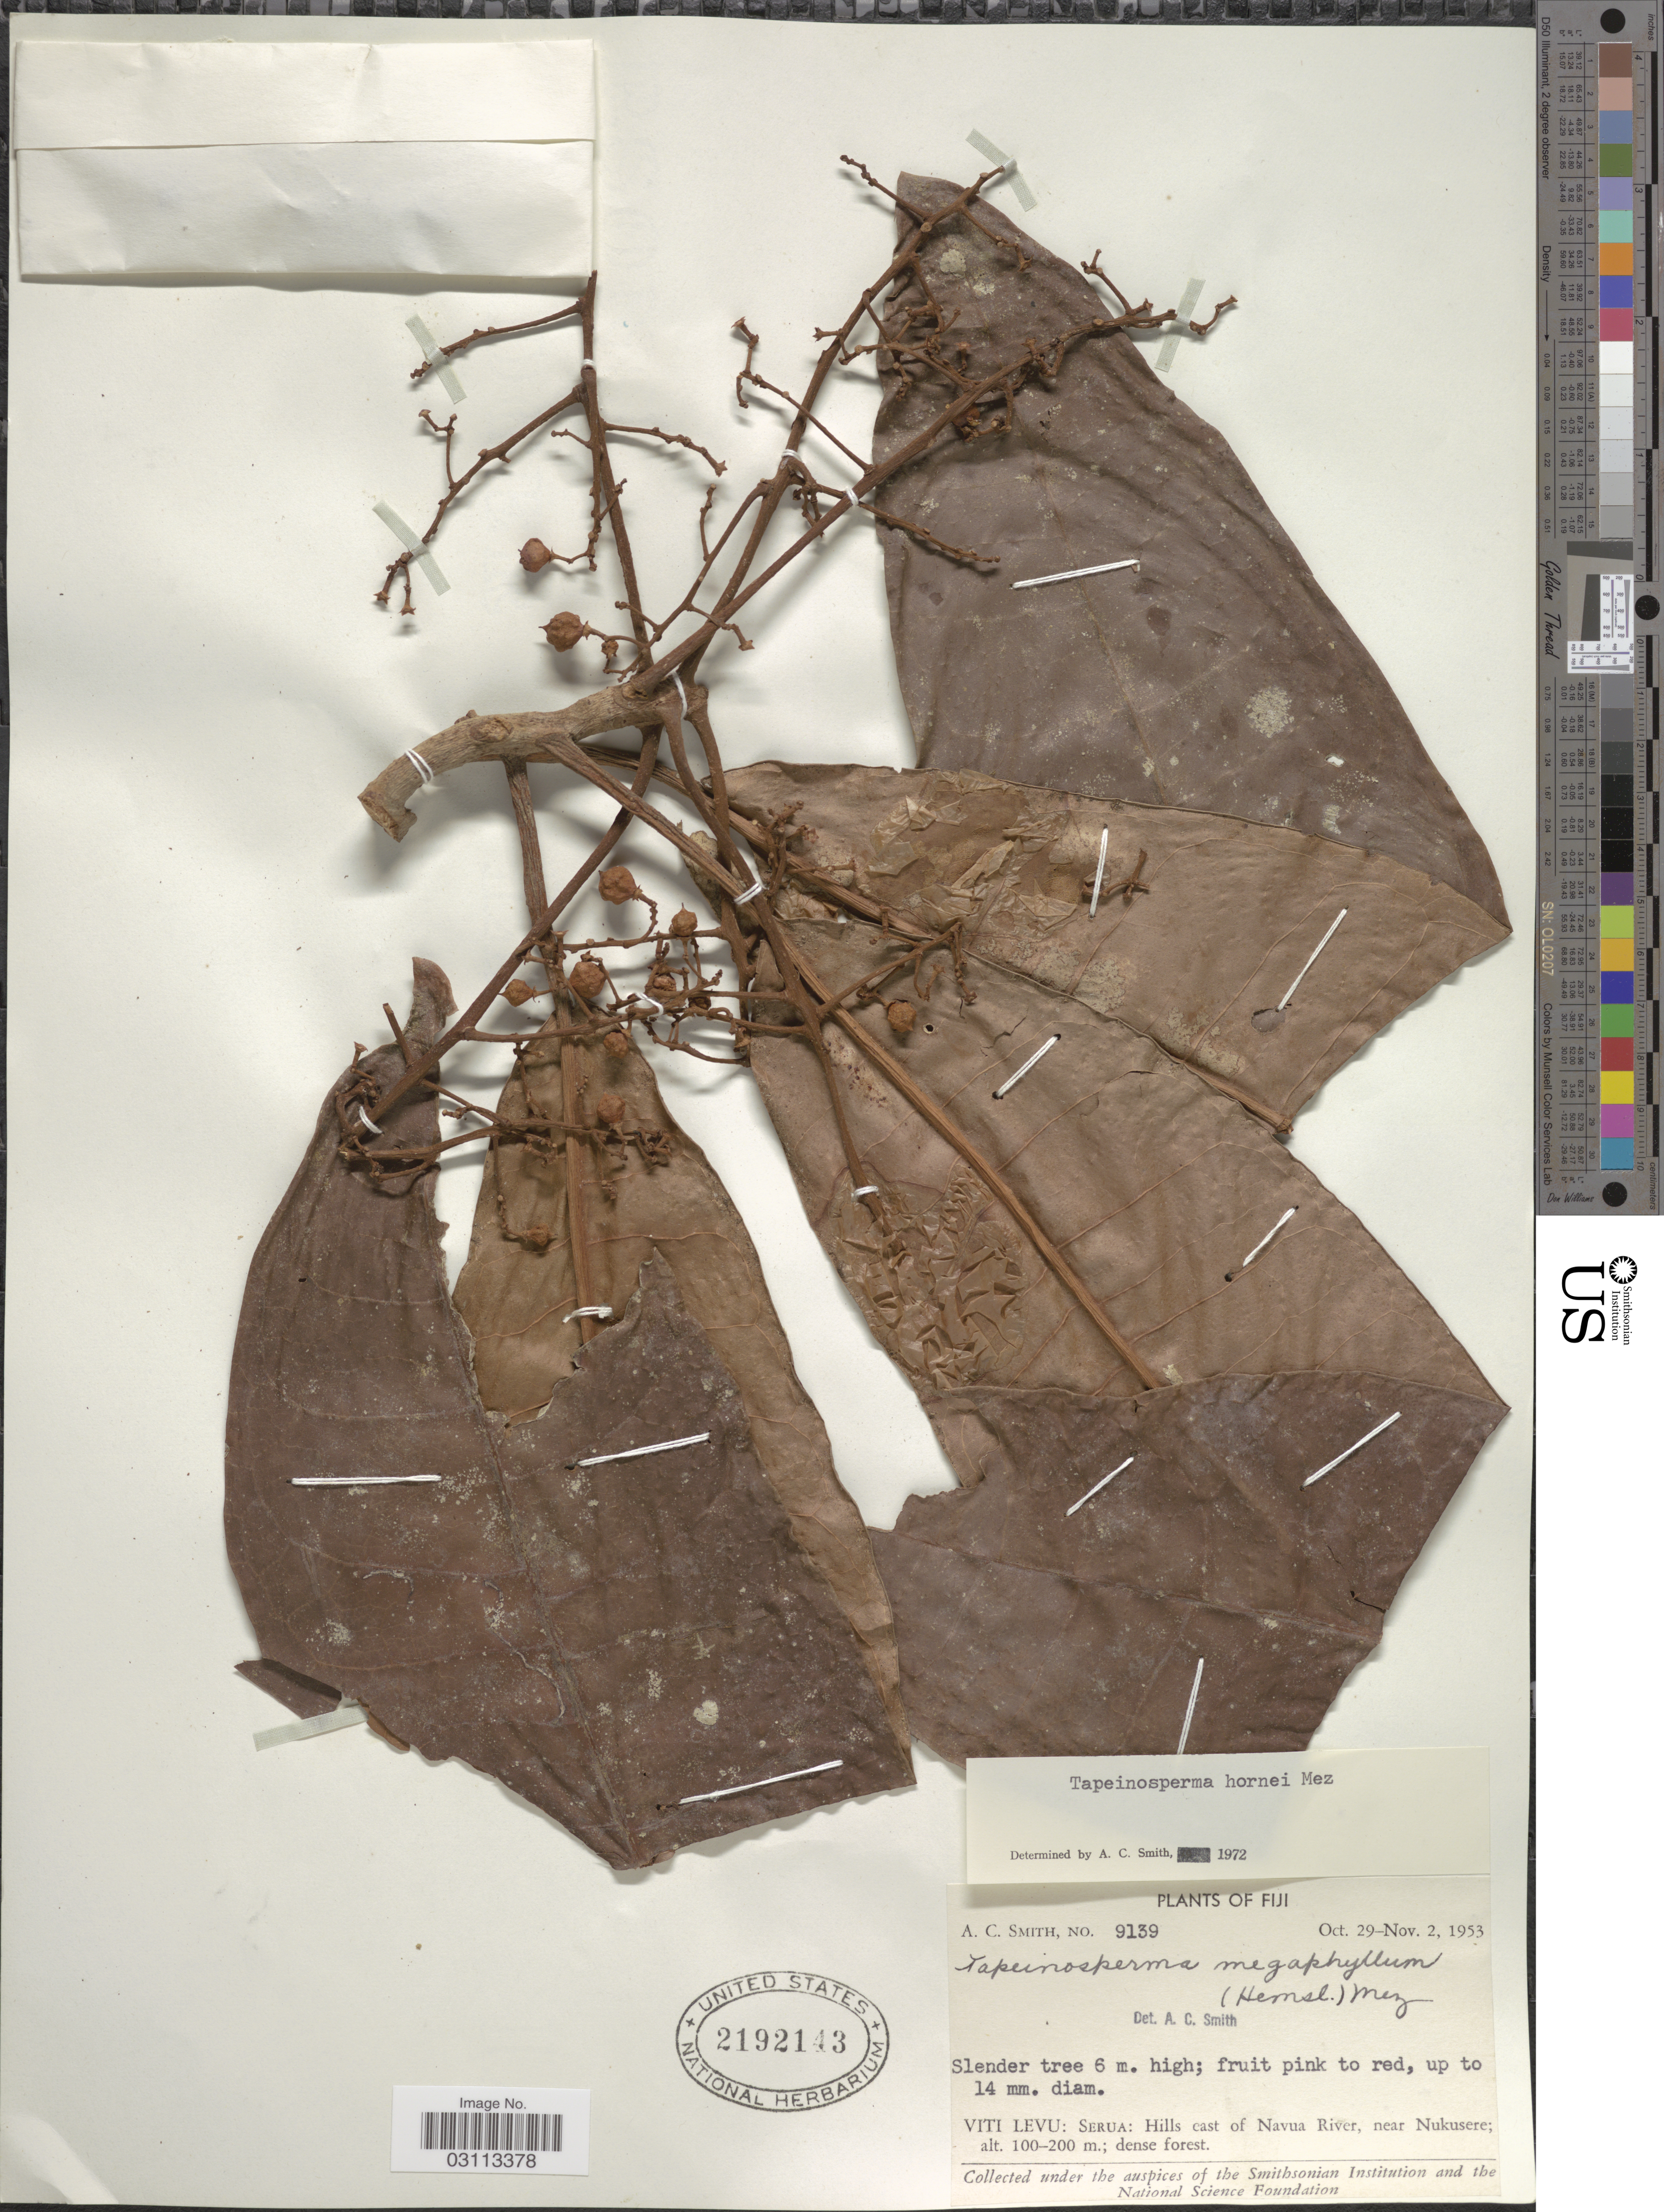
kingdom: Plantae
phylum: Tracheophyta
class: Magnoliopsida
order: Ericales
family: Primulaceae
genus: Tapeinosperma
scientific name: Tapeinosperma hornei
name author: Mez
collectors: A. C. Smith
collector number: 9139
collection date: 1953-10-29/1953-11-02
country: Fiji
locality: Viti Levu: Serua: Hills east of Navua River, near Nukusere.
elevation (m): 100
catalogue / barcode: US 2192143